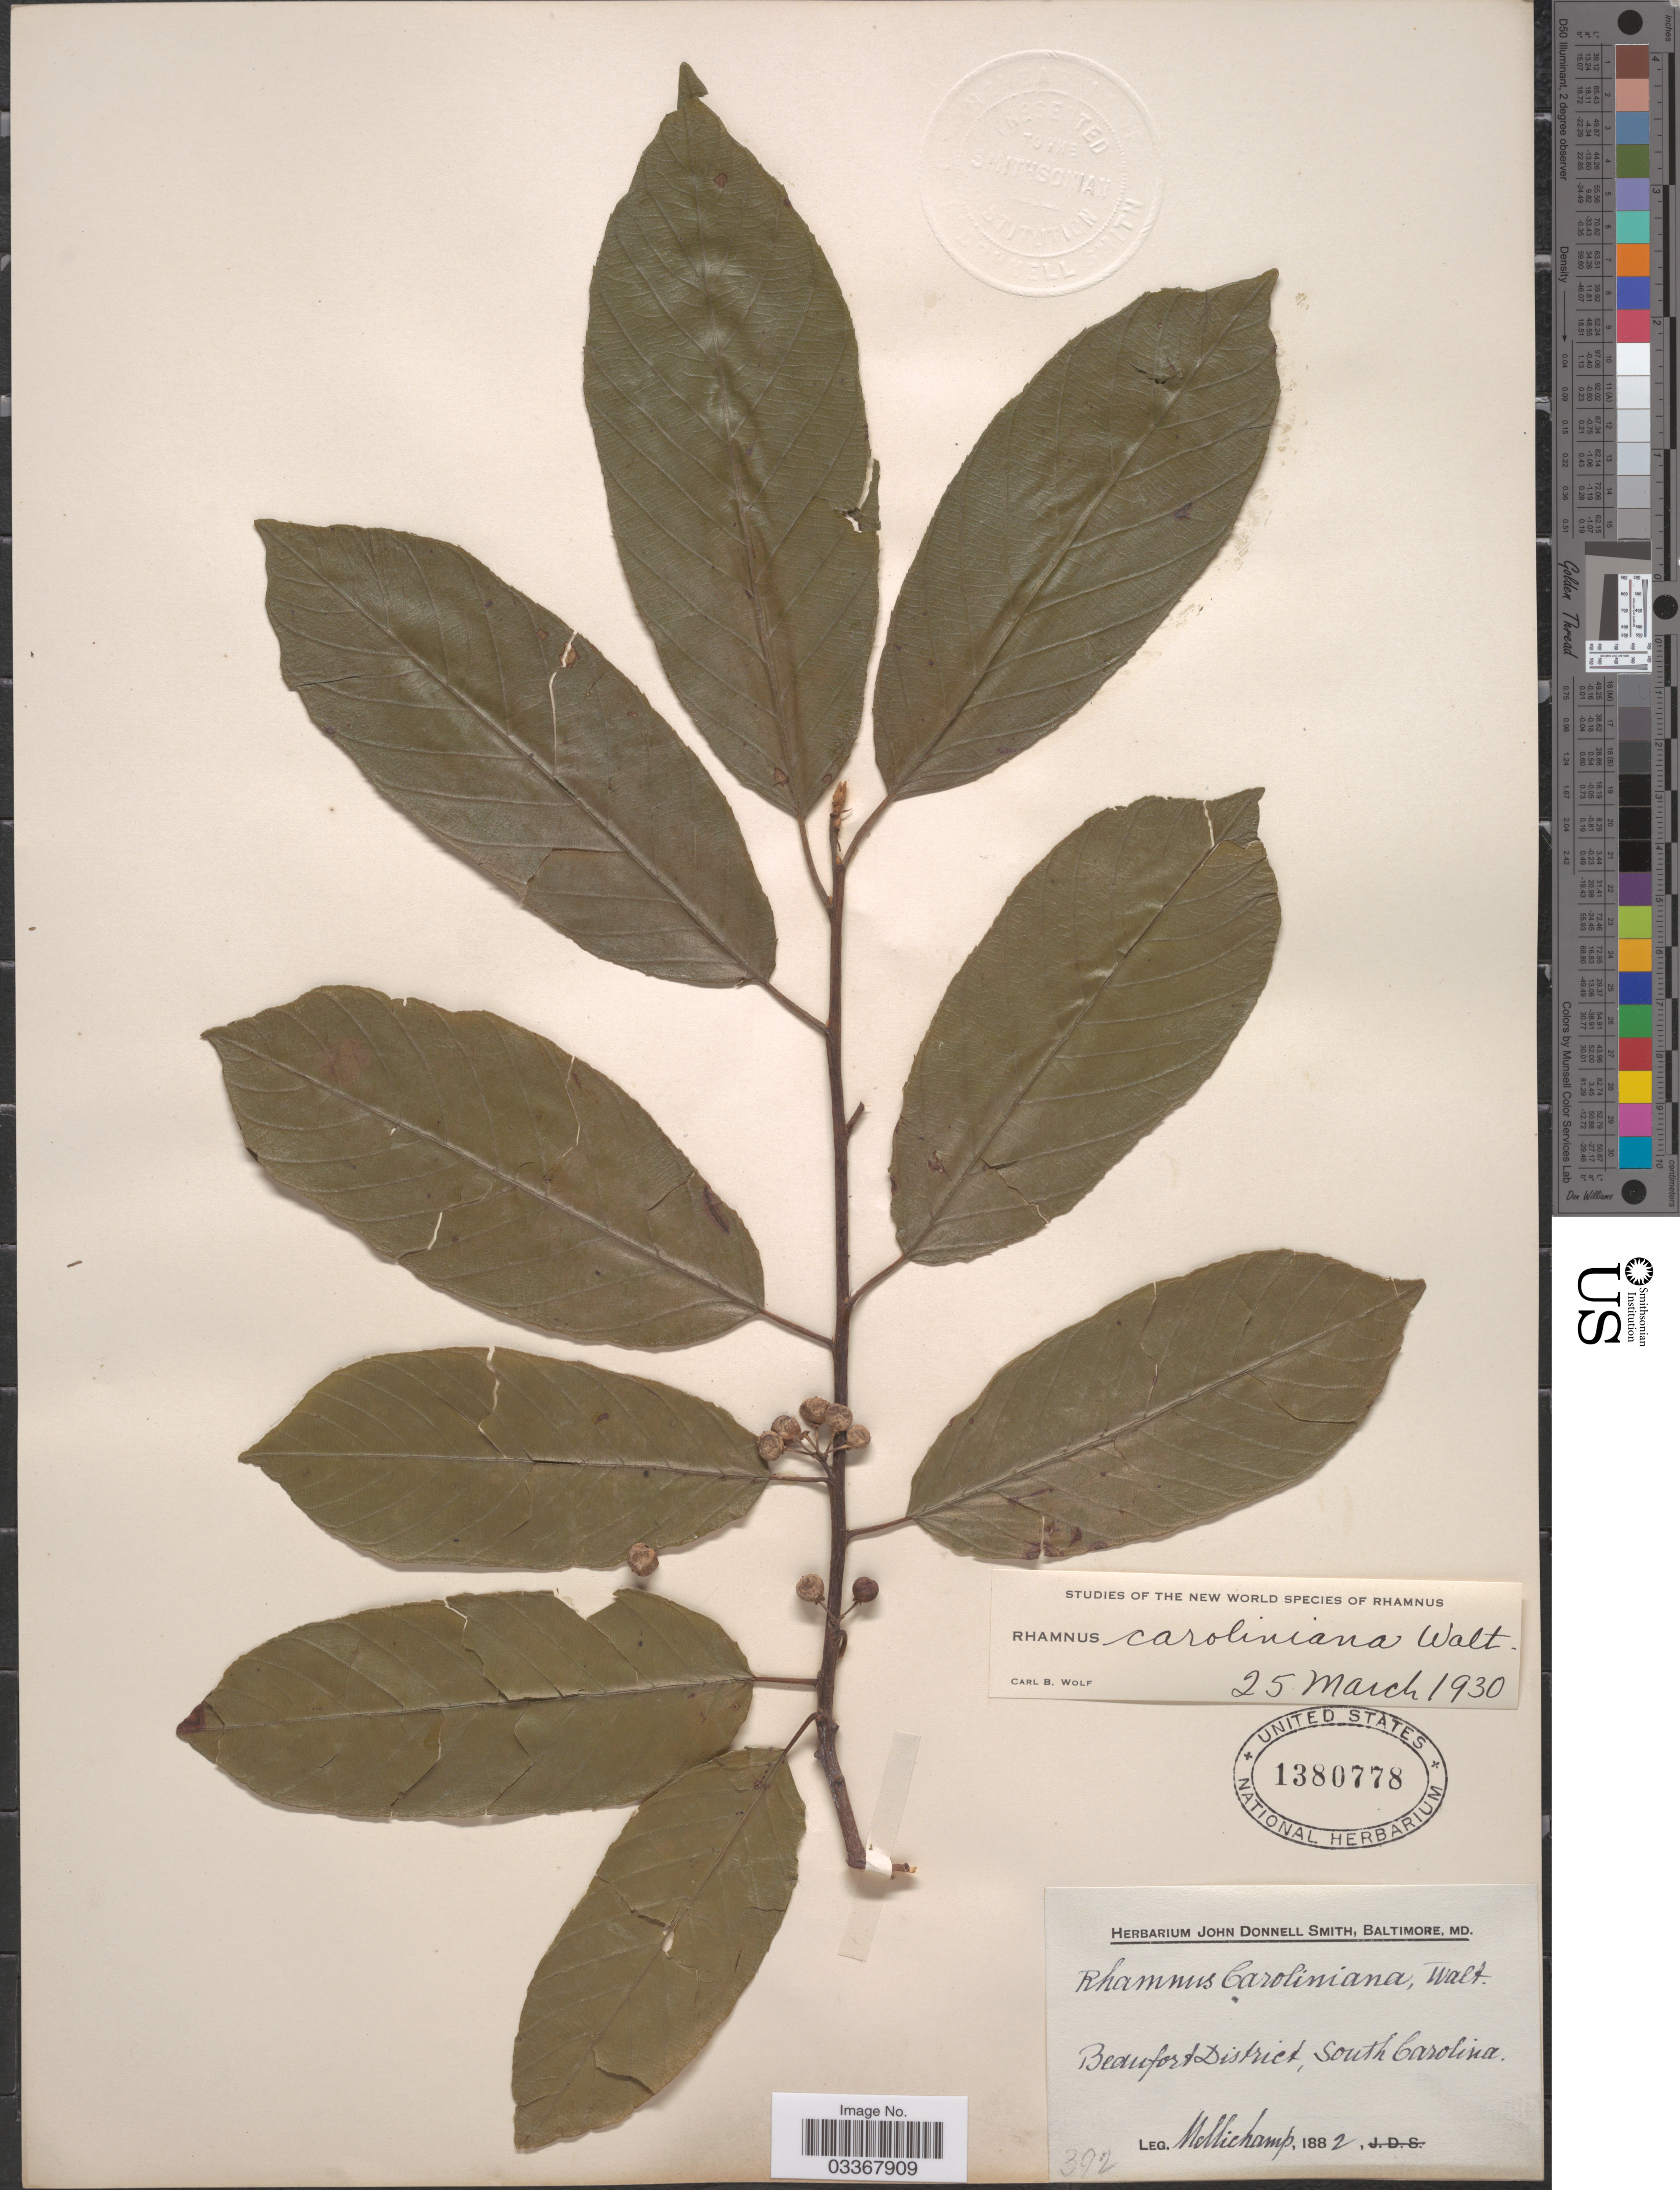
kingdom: Plantae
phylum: Tracheophyta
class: Magnoliopsida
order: Rosales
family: Rhamnaceae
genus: Frangula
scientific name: Frangula caroliniana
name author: (Walter) A. Gray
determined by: Strong, Mark T., (BOT), Smithsonian Institution - National Museum of Natural History (UNITED STATES)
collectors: -. Mellichamp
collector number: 392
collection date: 1882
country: United States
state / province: South Carolina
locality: Beaufort District.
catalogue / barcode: US 1380778